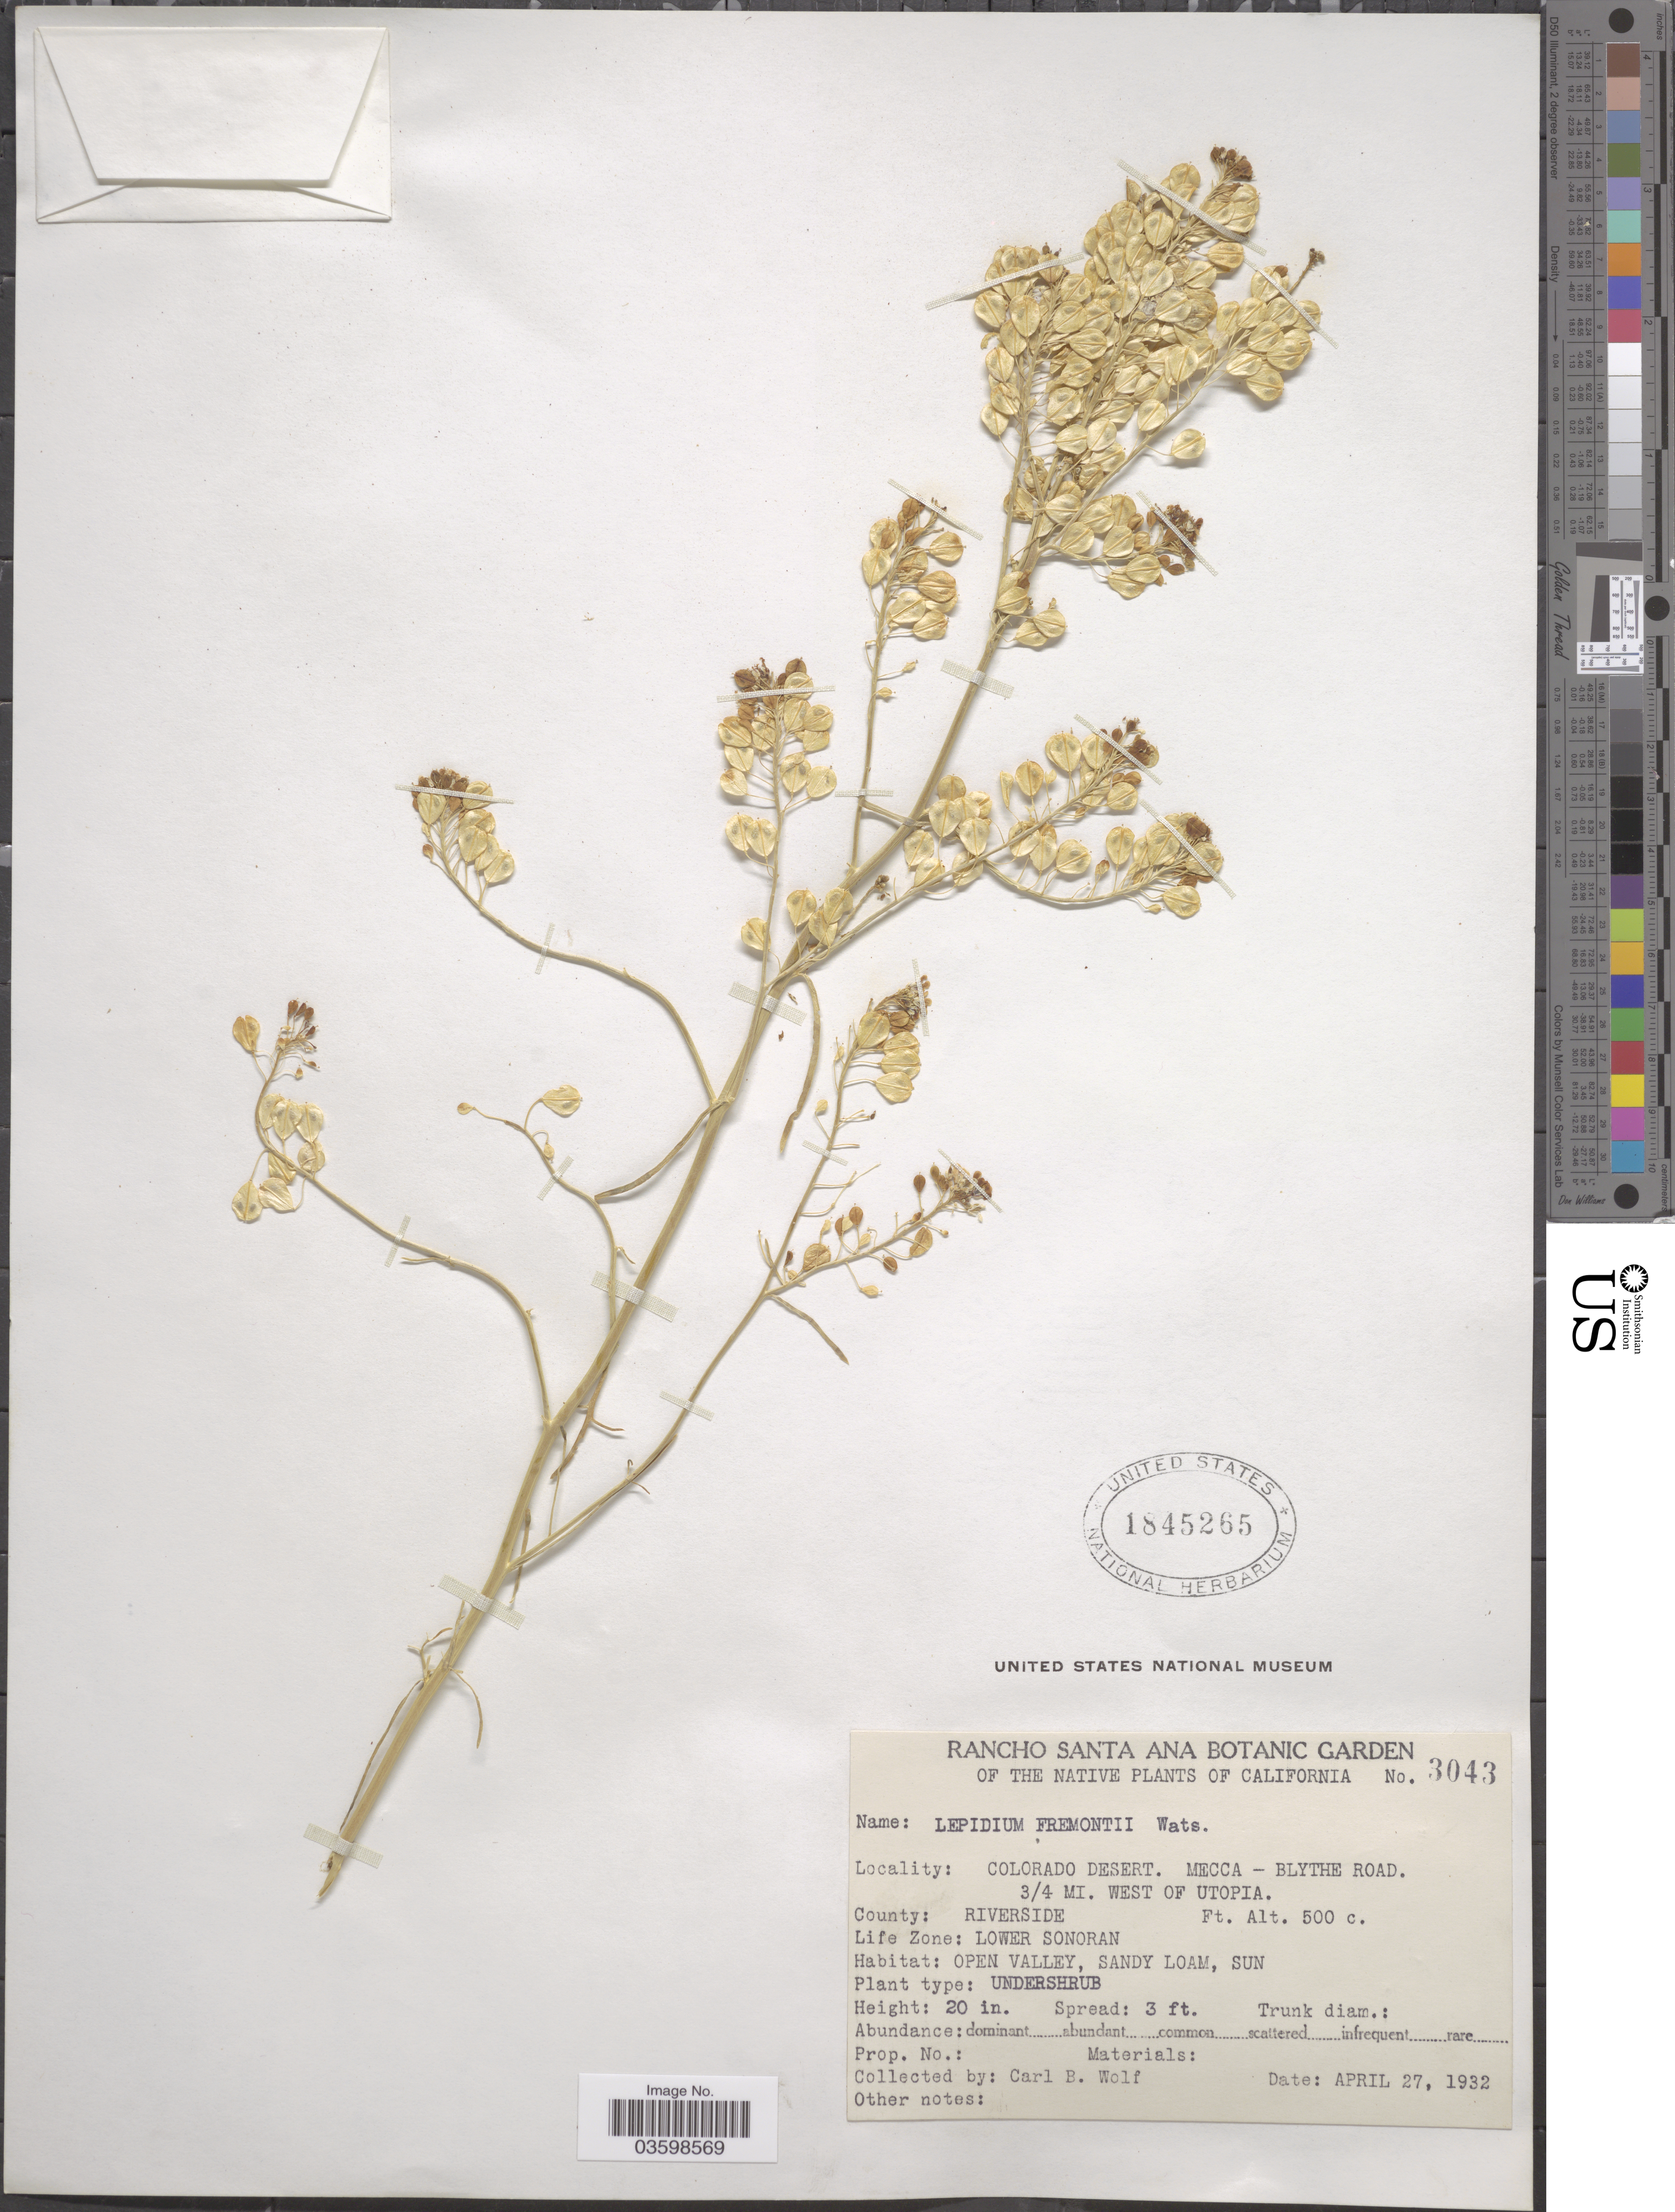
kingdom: Plantae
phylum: Tracheophyta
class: Magnoliopsida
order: Brassicales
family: Brassicaceae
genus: Lepidium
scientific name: Lepidium fremontii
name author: S. Watson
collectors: C. B. Wolf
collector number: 3043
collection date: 1932-04-27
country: United States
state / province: California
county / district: Riverside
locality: Colorado Desert. Mecca - Blythe Road. 3/4 mi. West of Utopia. County: Riverside. Life Zone: Lower Sonoran.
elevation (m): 152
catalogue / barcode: US 1845265